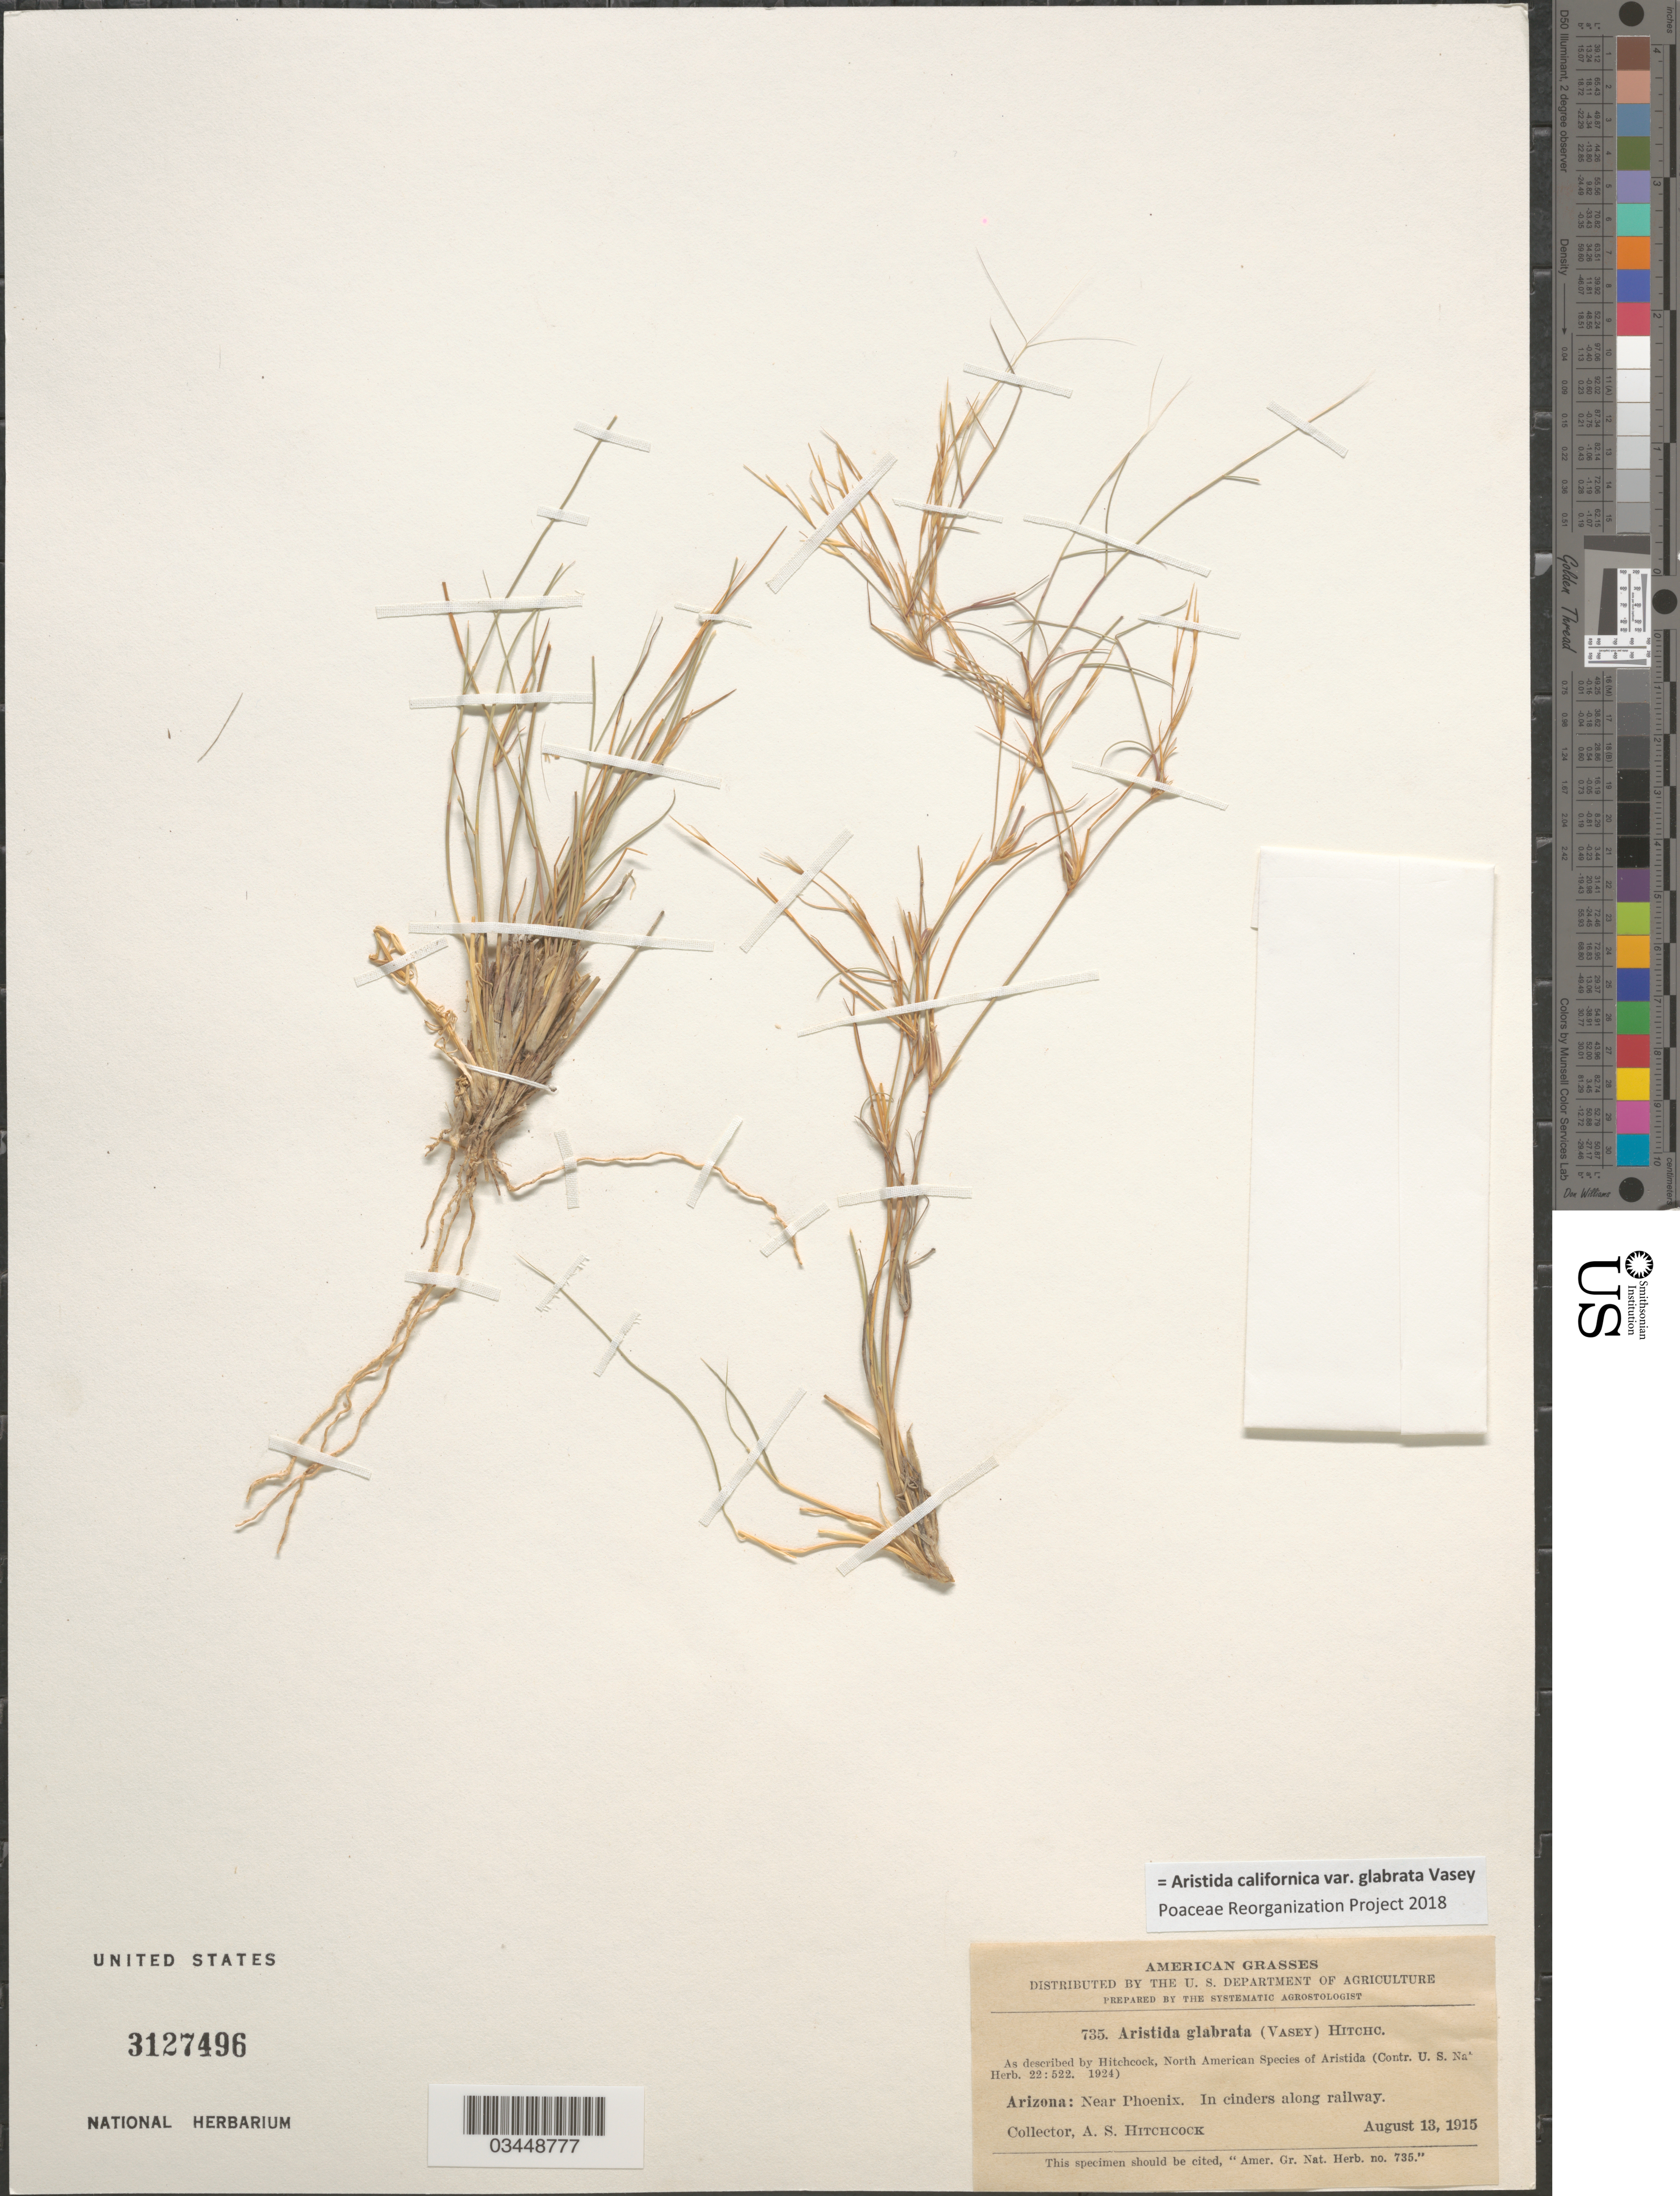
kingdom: Plantae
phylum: Tracheophyta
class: Liliopsida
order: Poales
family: Poaceae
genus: Aristida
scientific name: Aristida californica var. glabrata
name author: Vasey in Brandegee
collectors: A. S. Hitchcock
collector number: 735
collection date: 1915-08-13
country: United States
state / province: Arizona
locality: Near Phoenix. In cinders along railway.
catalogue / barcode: US 3127496